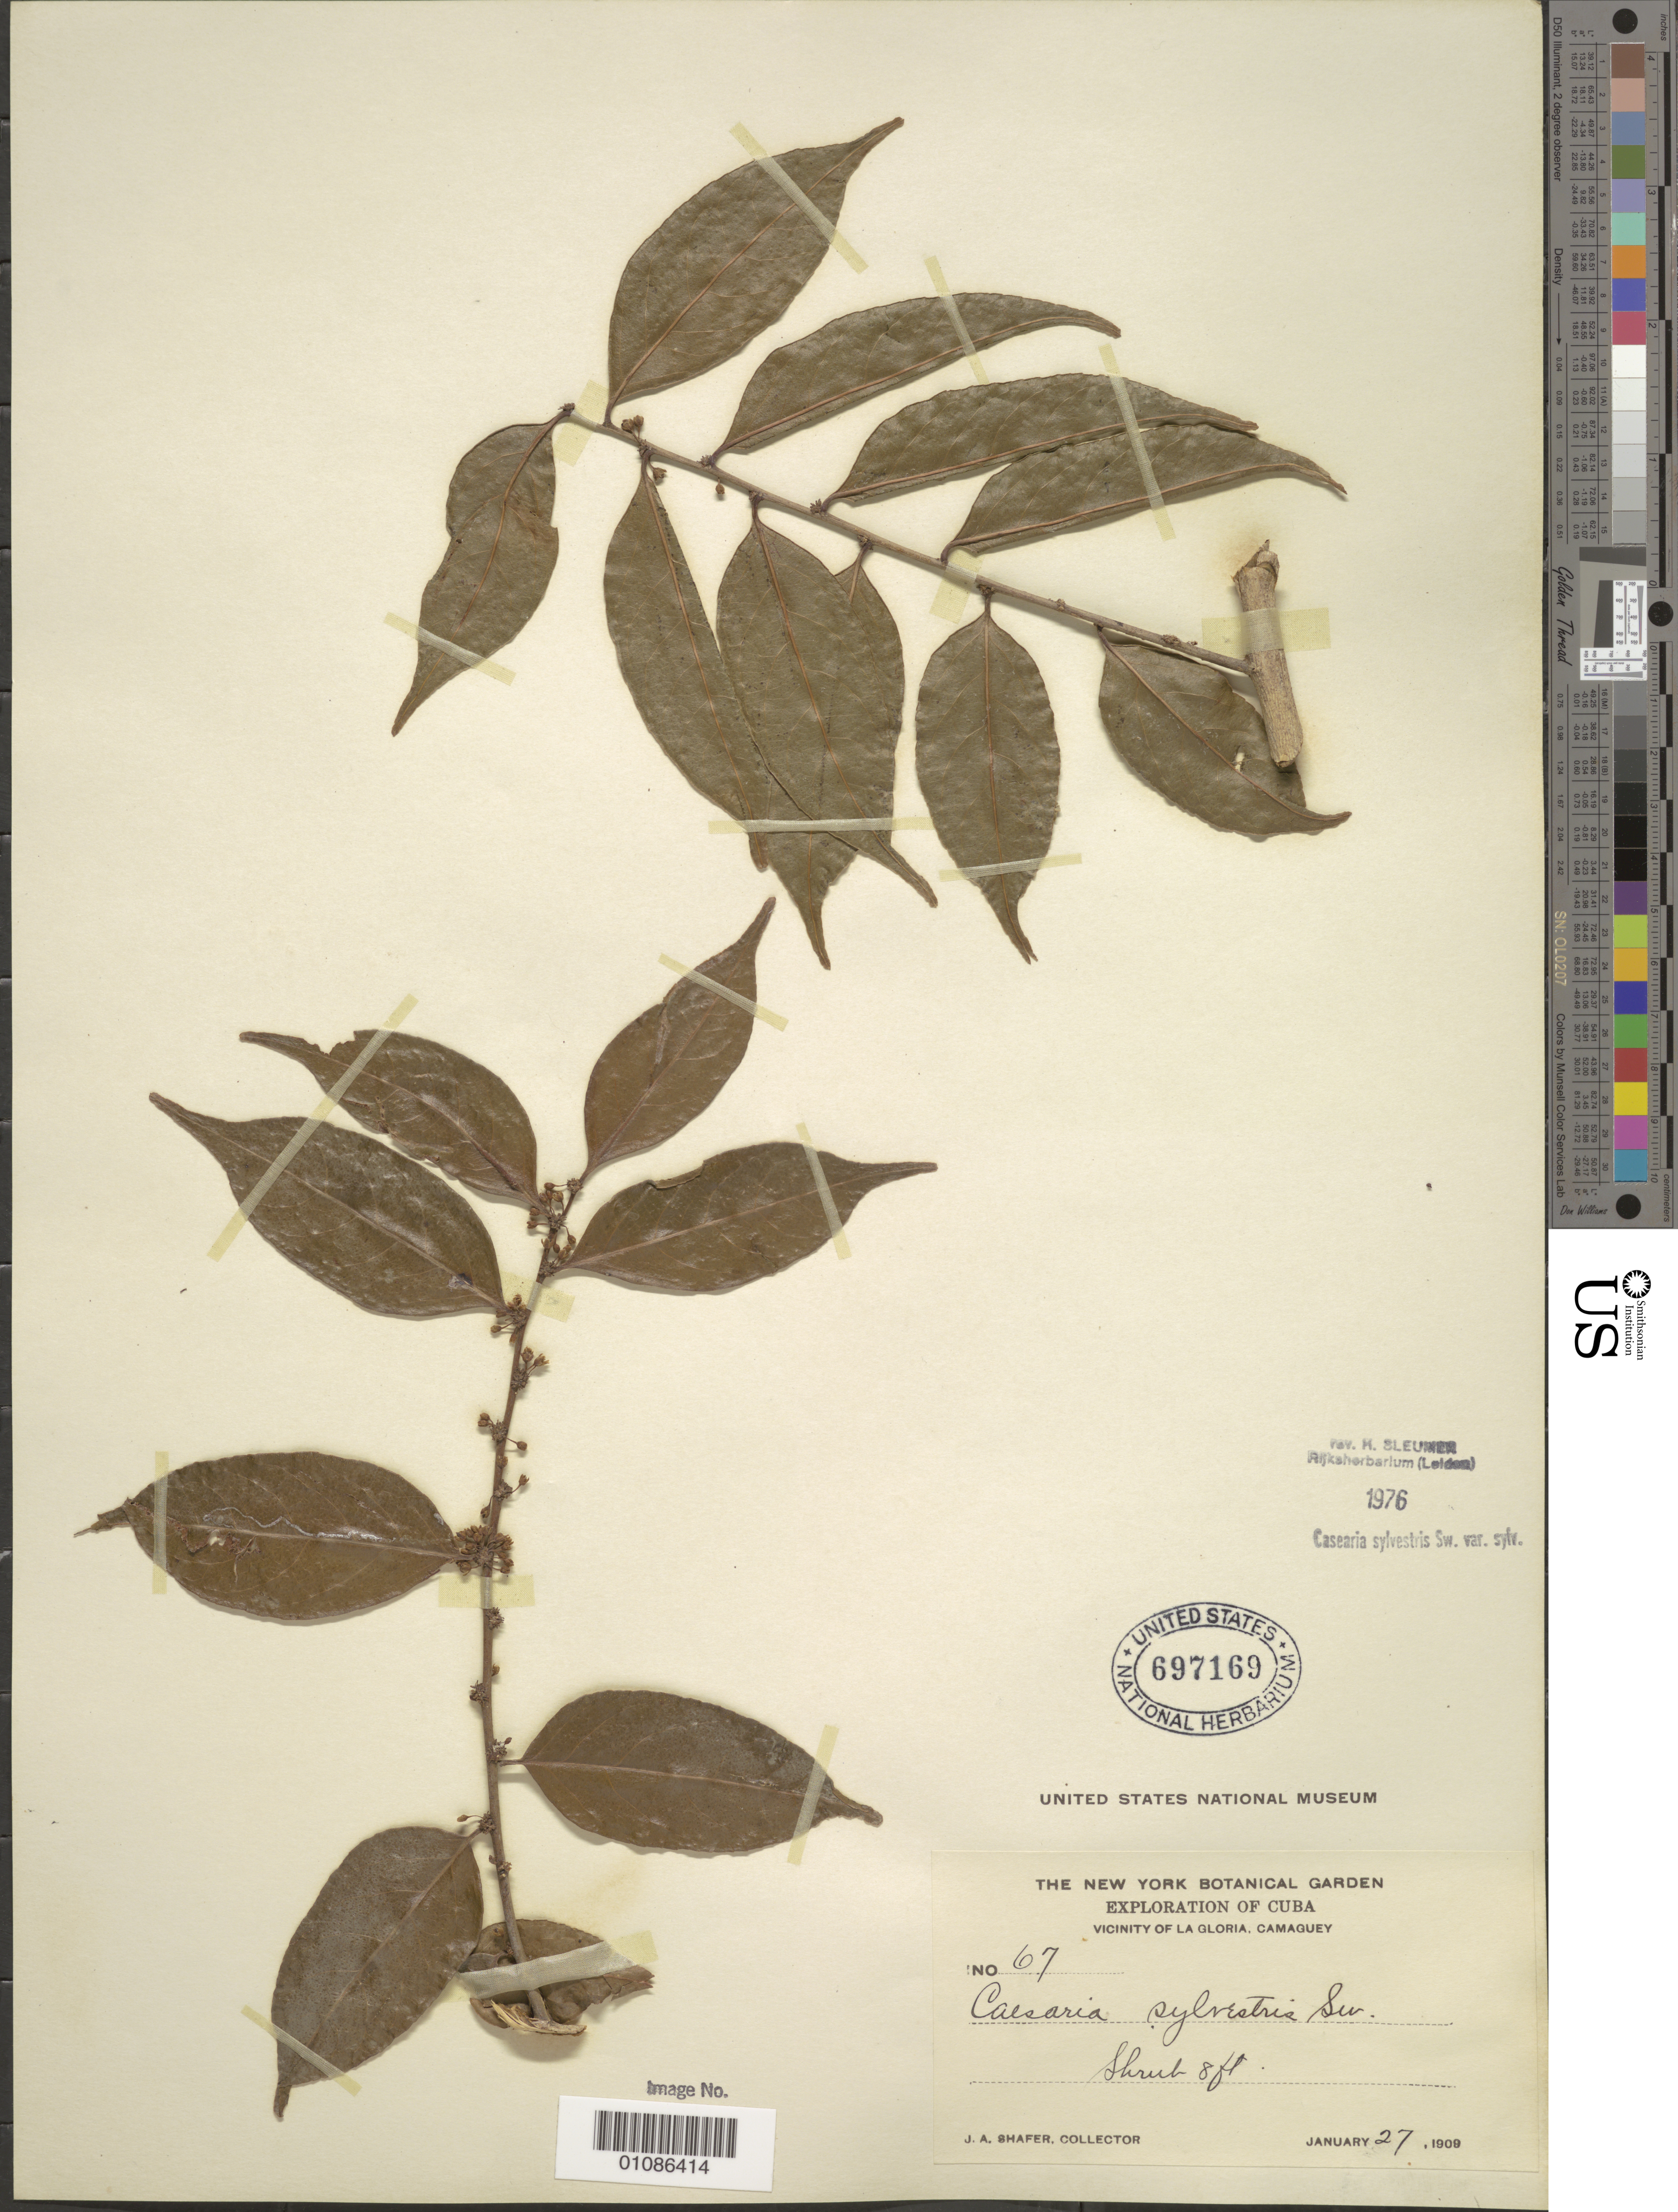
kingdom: Plantae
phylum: Tracheophyta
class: Magnoliopsida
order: Malpighiales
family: Salicaceae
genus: Casearia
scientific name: Casearia sylvestris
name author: Sw.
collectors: J. A. Shafer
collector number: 67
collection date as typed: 27 Jan 1909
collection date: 1909-01-27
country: Cuba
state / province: Camagüey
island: Cuba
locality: Camagüey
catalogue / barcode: US 697169